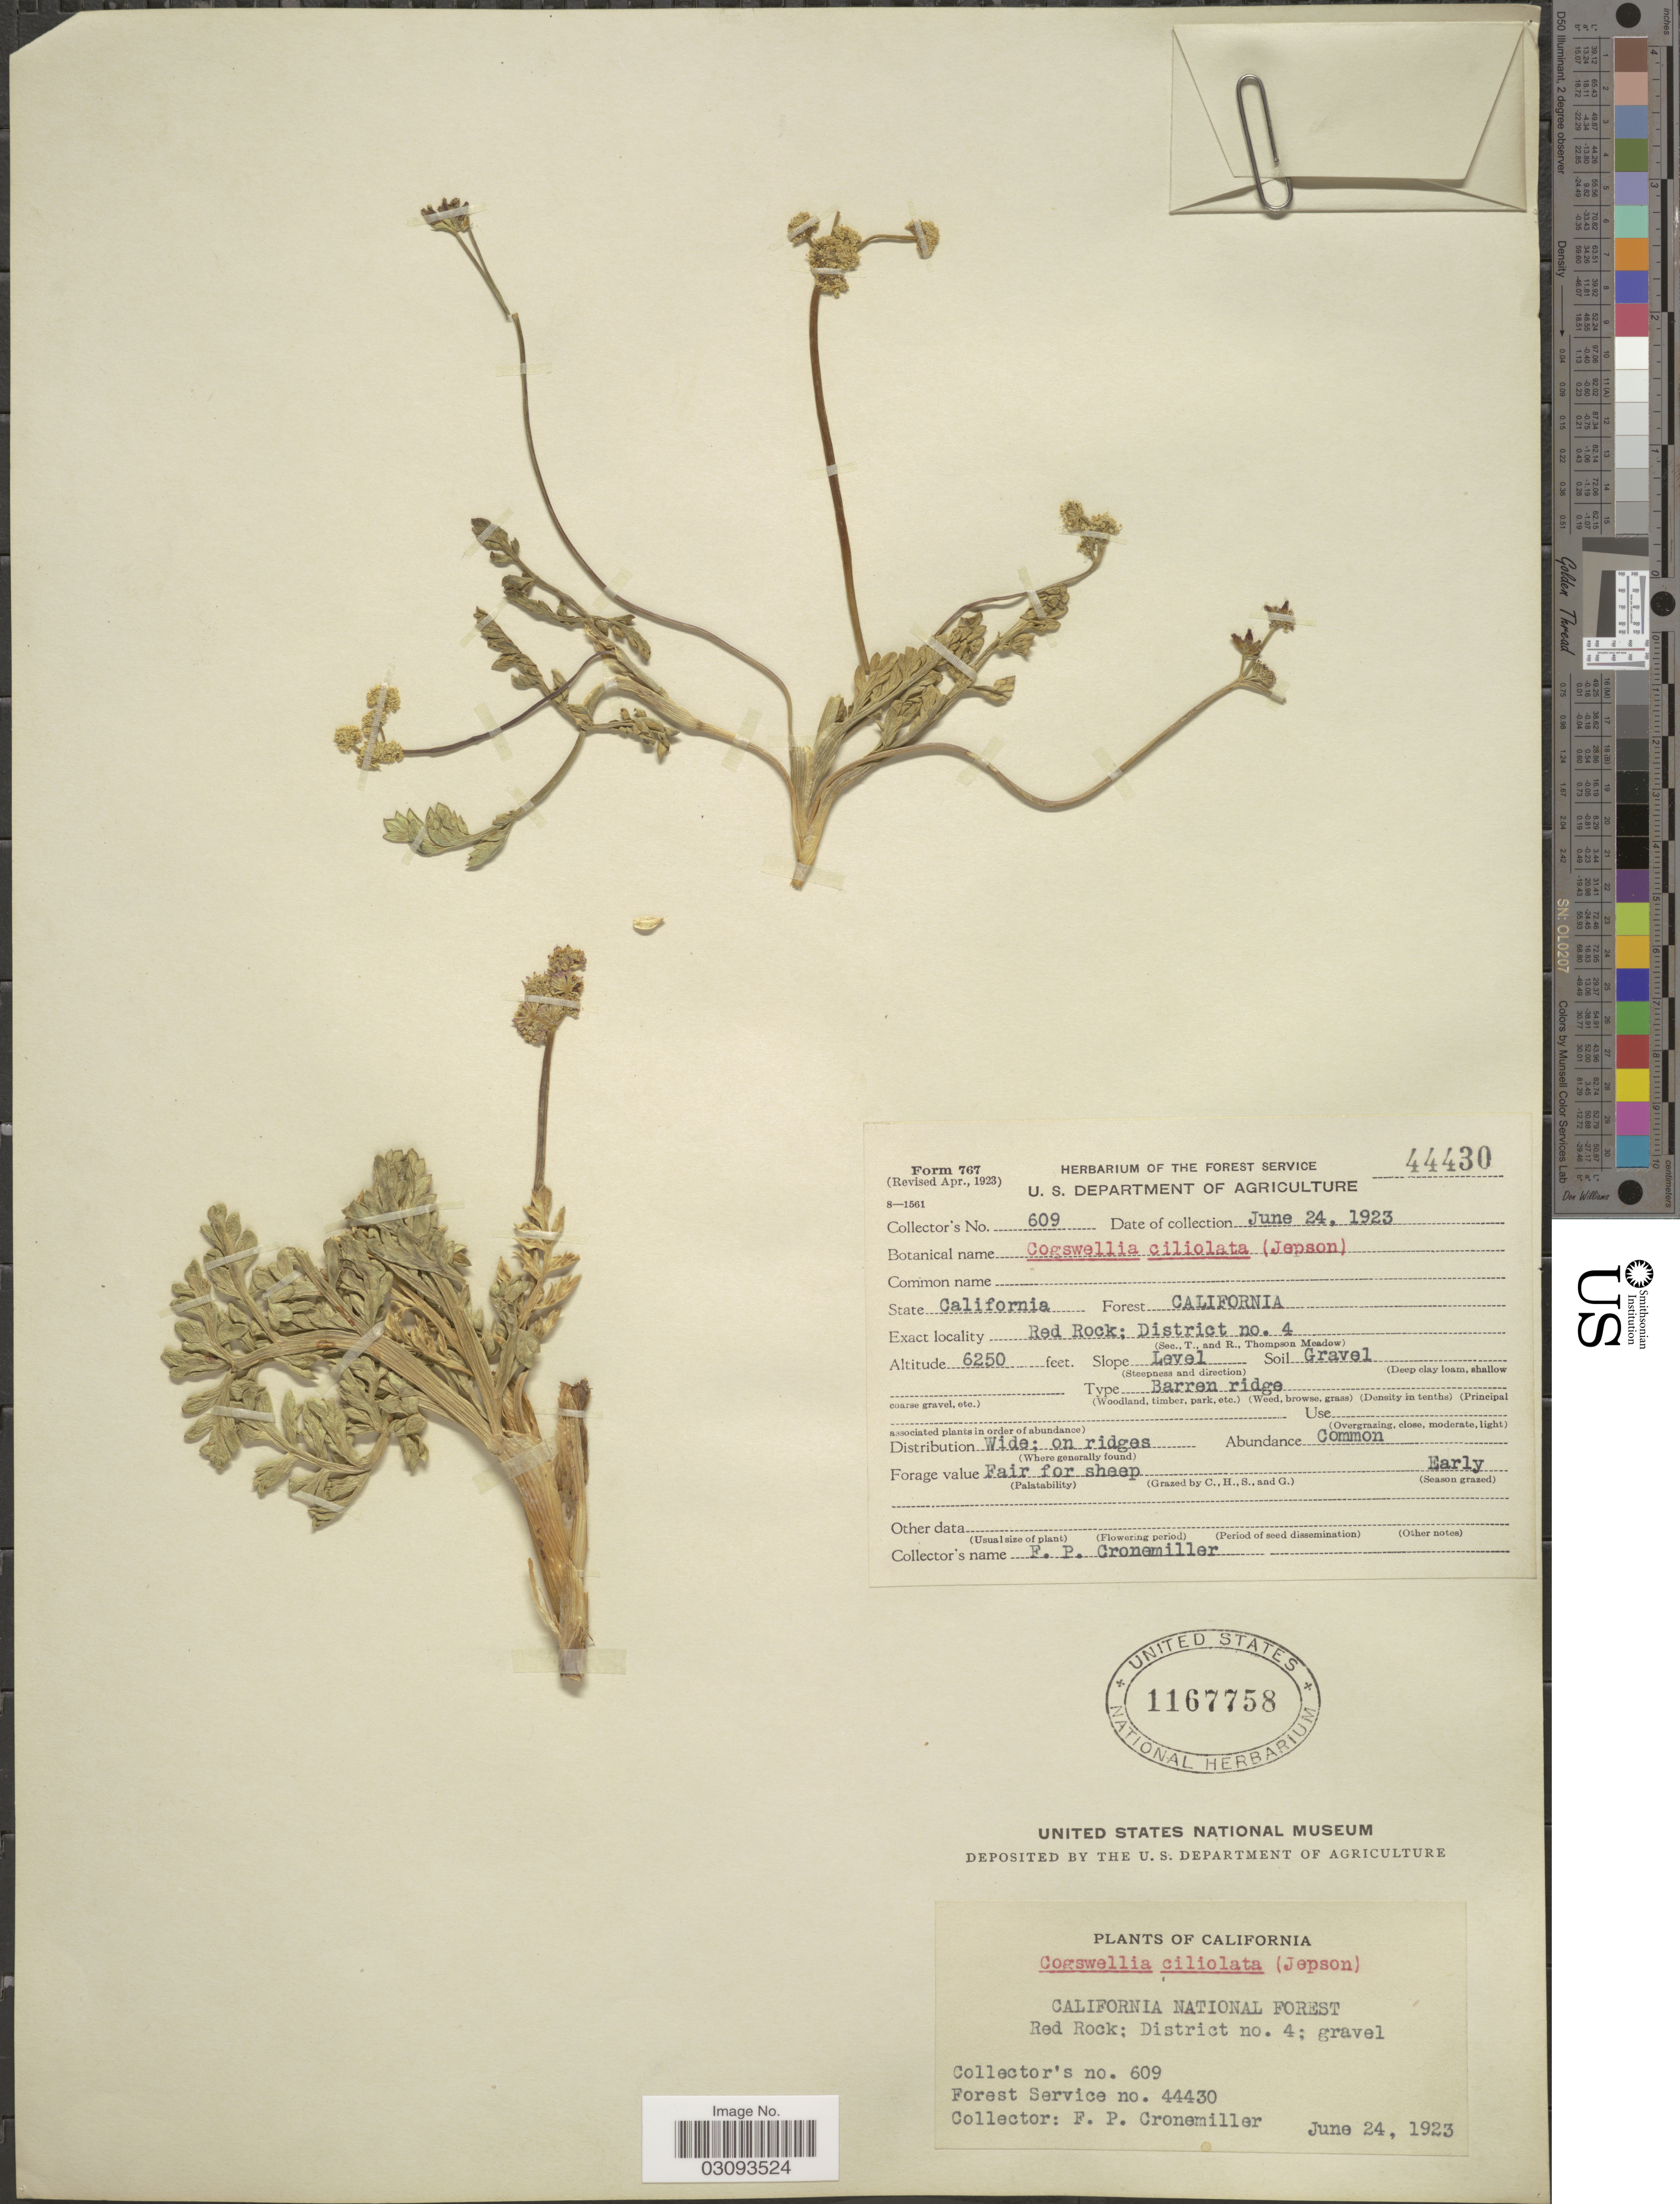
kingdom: Plantae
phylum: Tracheophyta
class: Magnoliopsida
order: Apiales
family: Apiaceae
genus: Lomatium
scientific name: Lomatium ciliolatum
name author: Jeps.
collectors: F. Cronemiller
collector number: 609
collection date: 1923-06-24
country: United States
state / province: California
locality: California National Forest. Red Rock; District no. 4.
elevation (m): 1905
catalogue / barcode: US 1167758